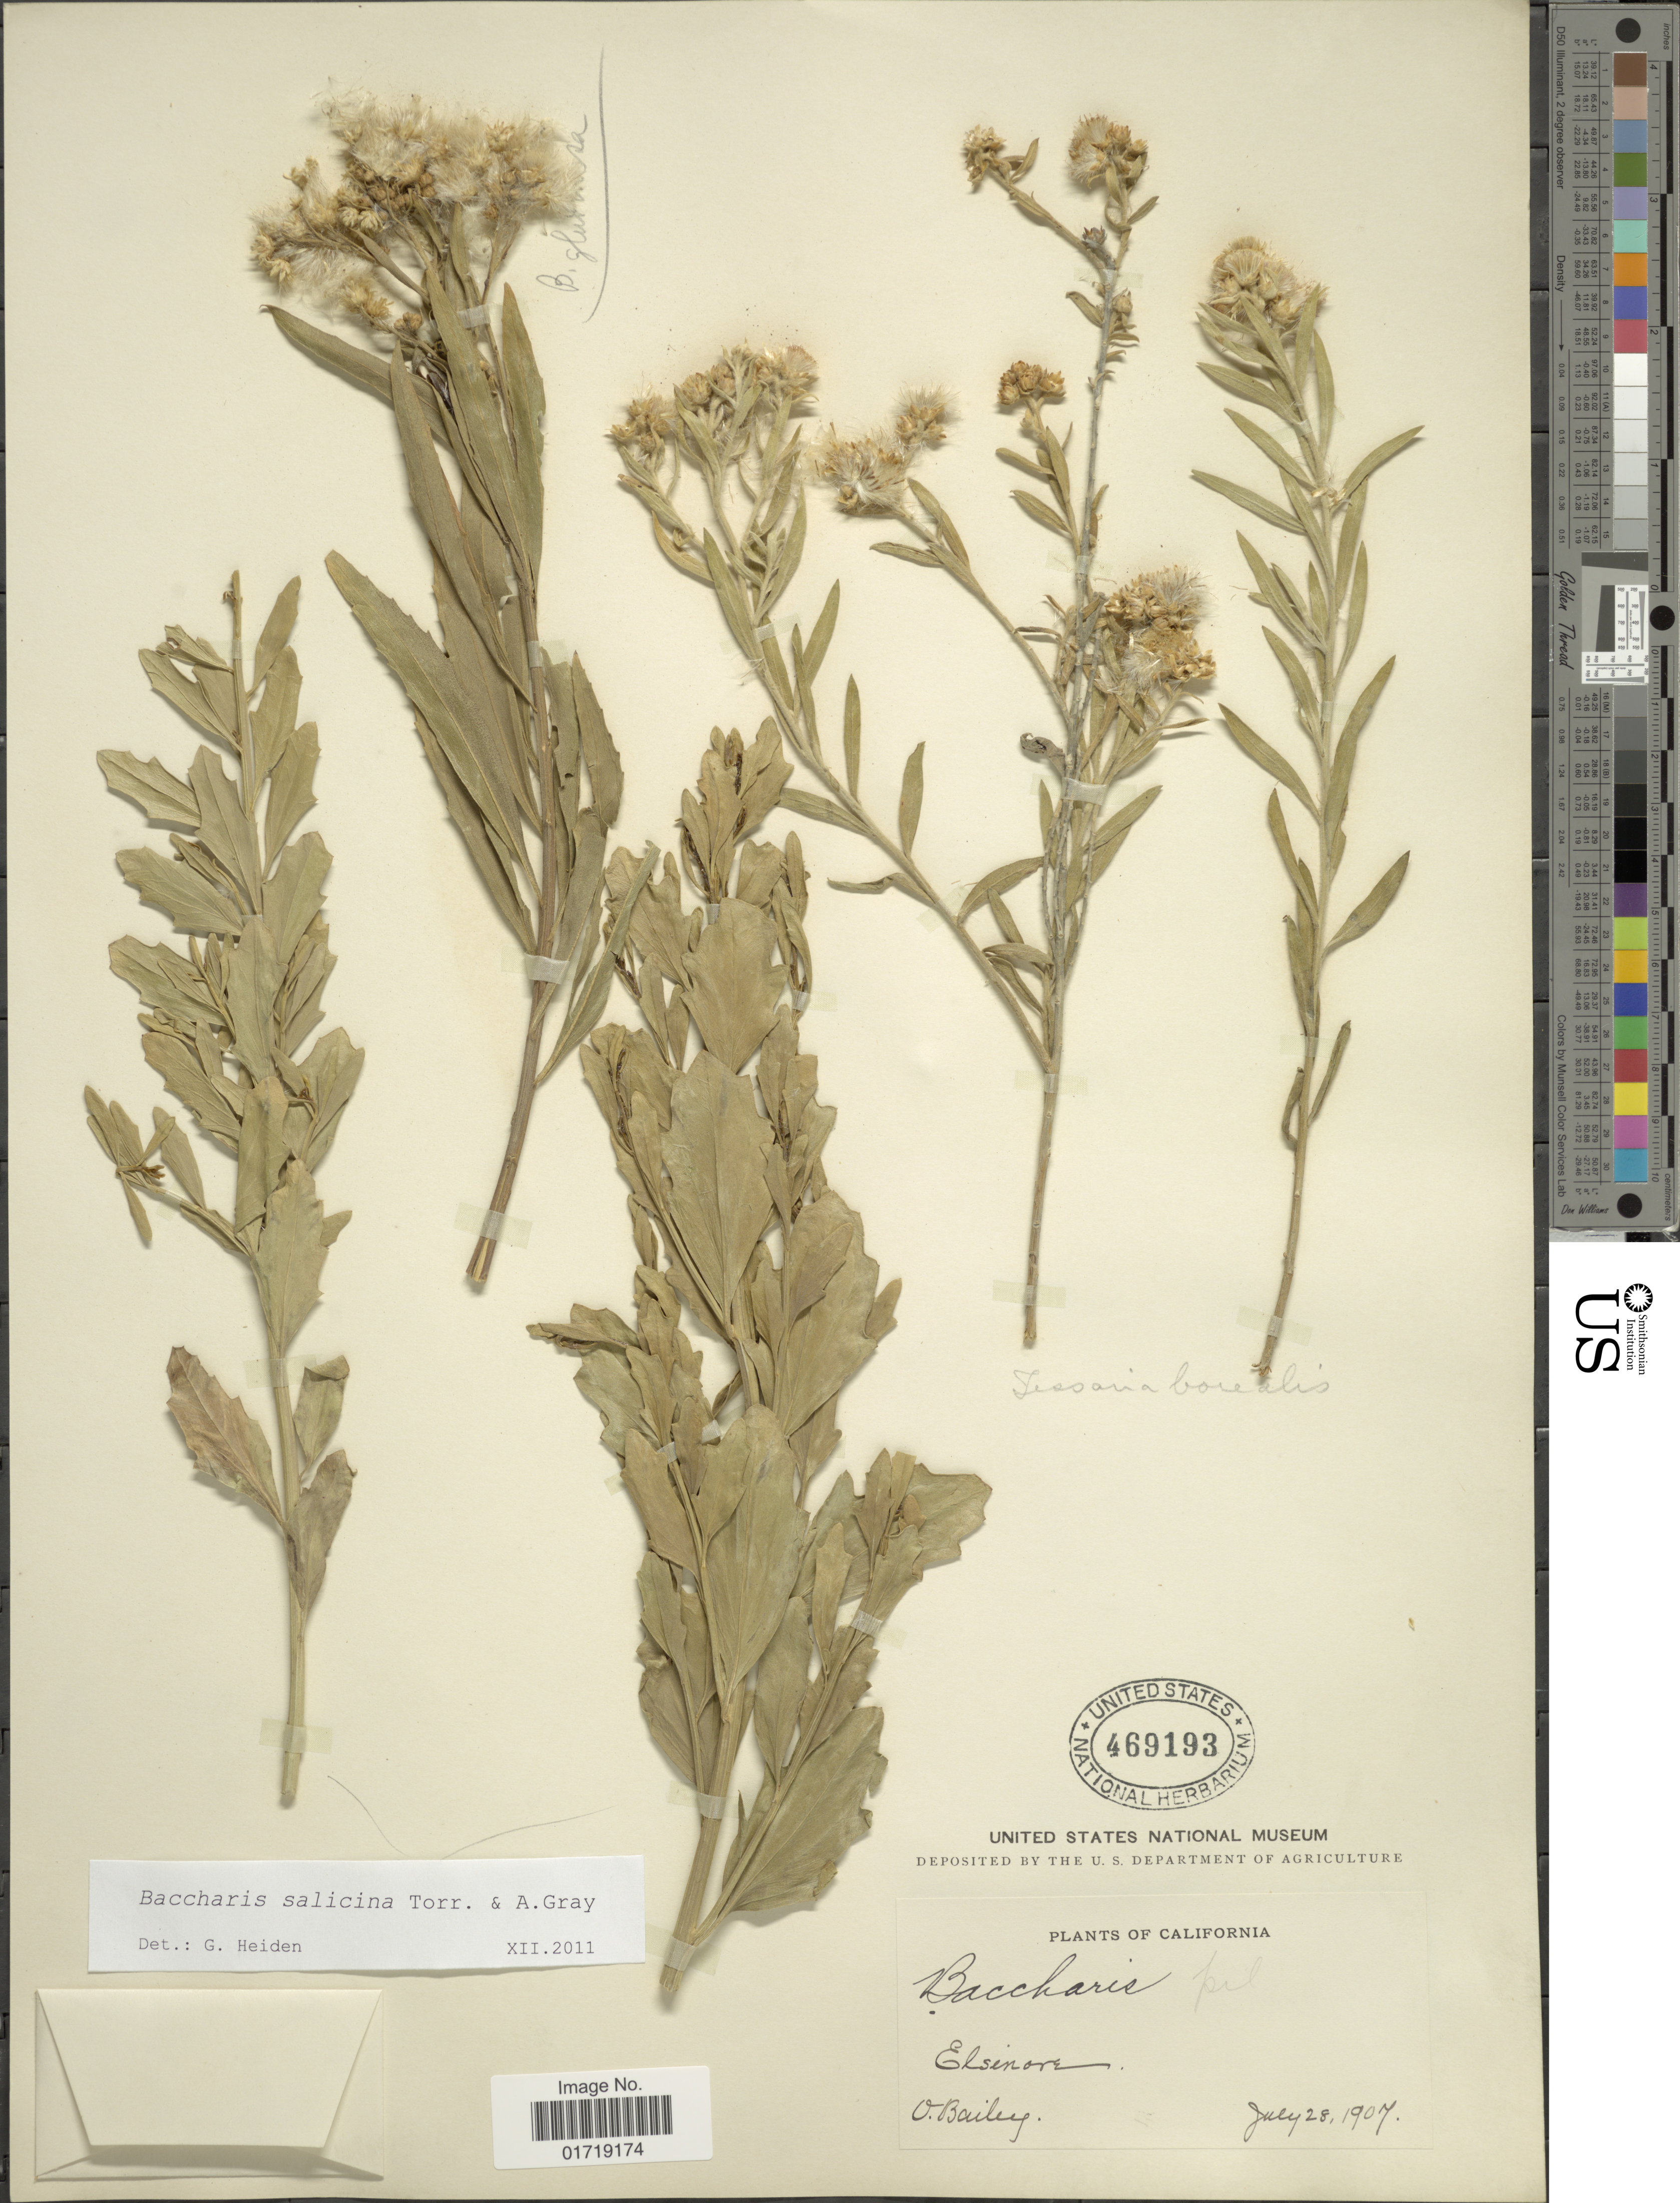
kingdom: Plantae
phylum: Tracheophyta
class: Magnoliopsida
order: Asterales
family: Asteraceae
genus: Baccharis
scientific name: Baccharis salicina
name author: Torr. & A. Gray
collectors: V. O. Bailey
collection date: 1907-07-28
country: United States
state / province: California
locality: Elsinore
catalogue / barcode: US 469193